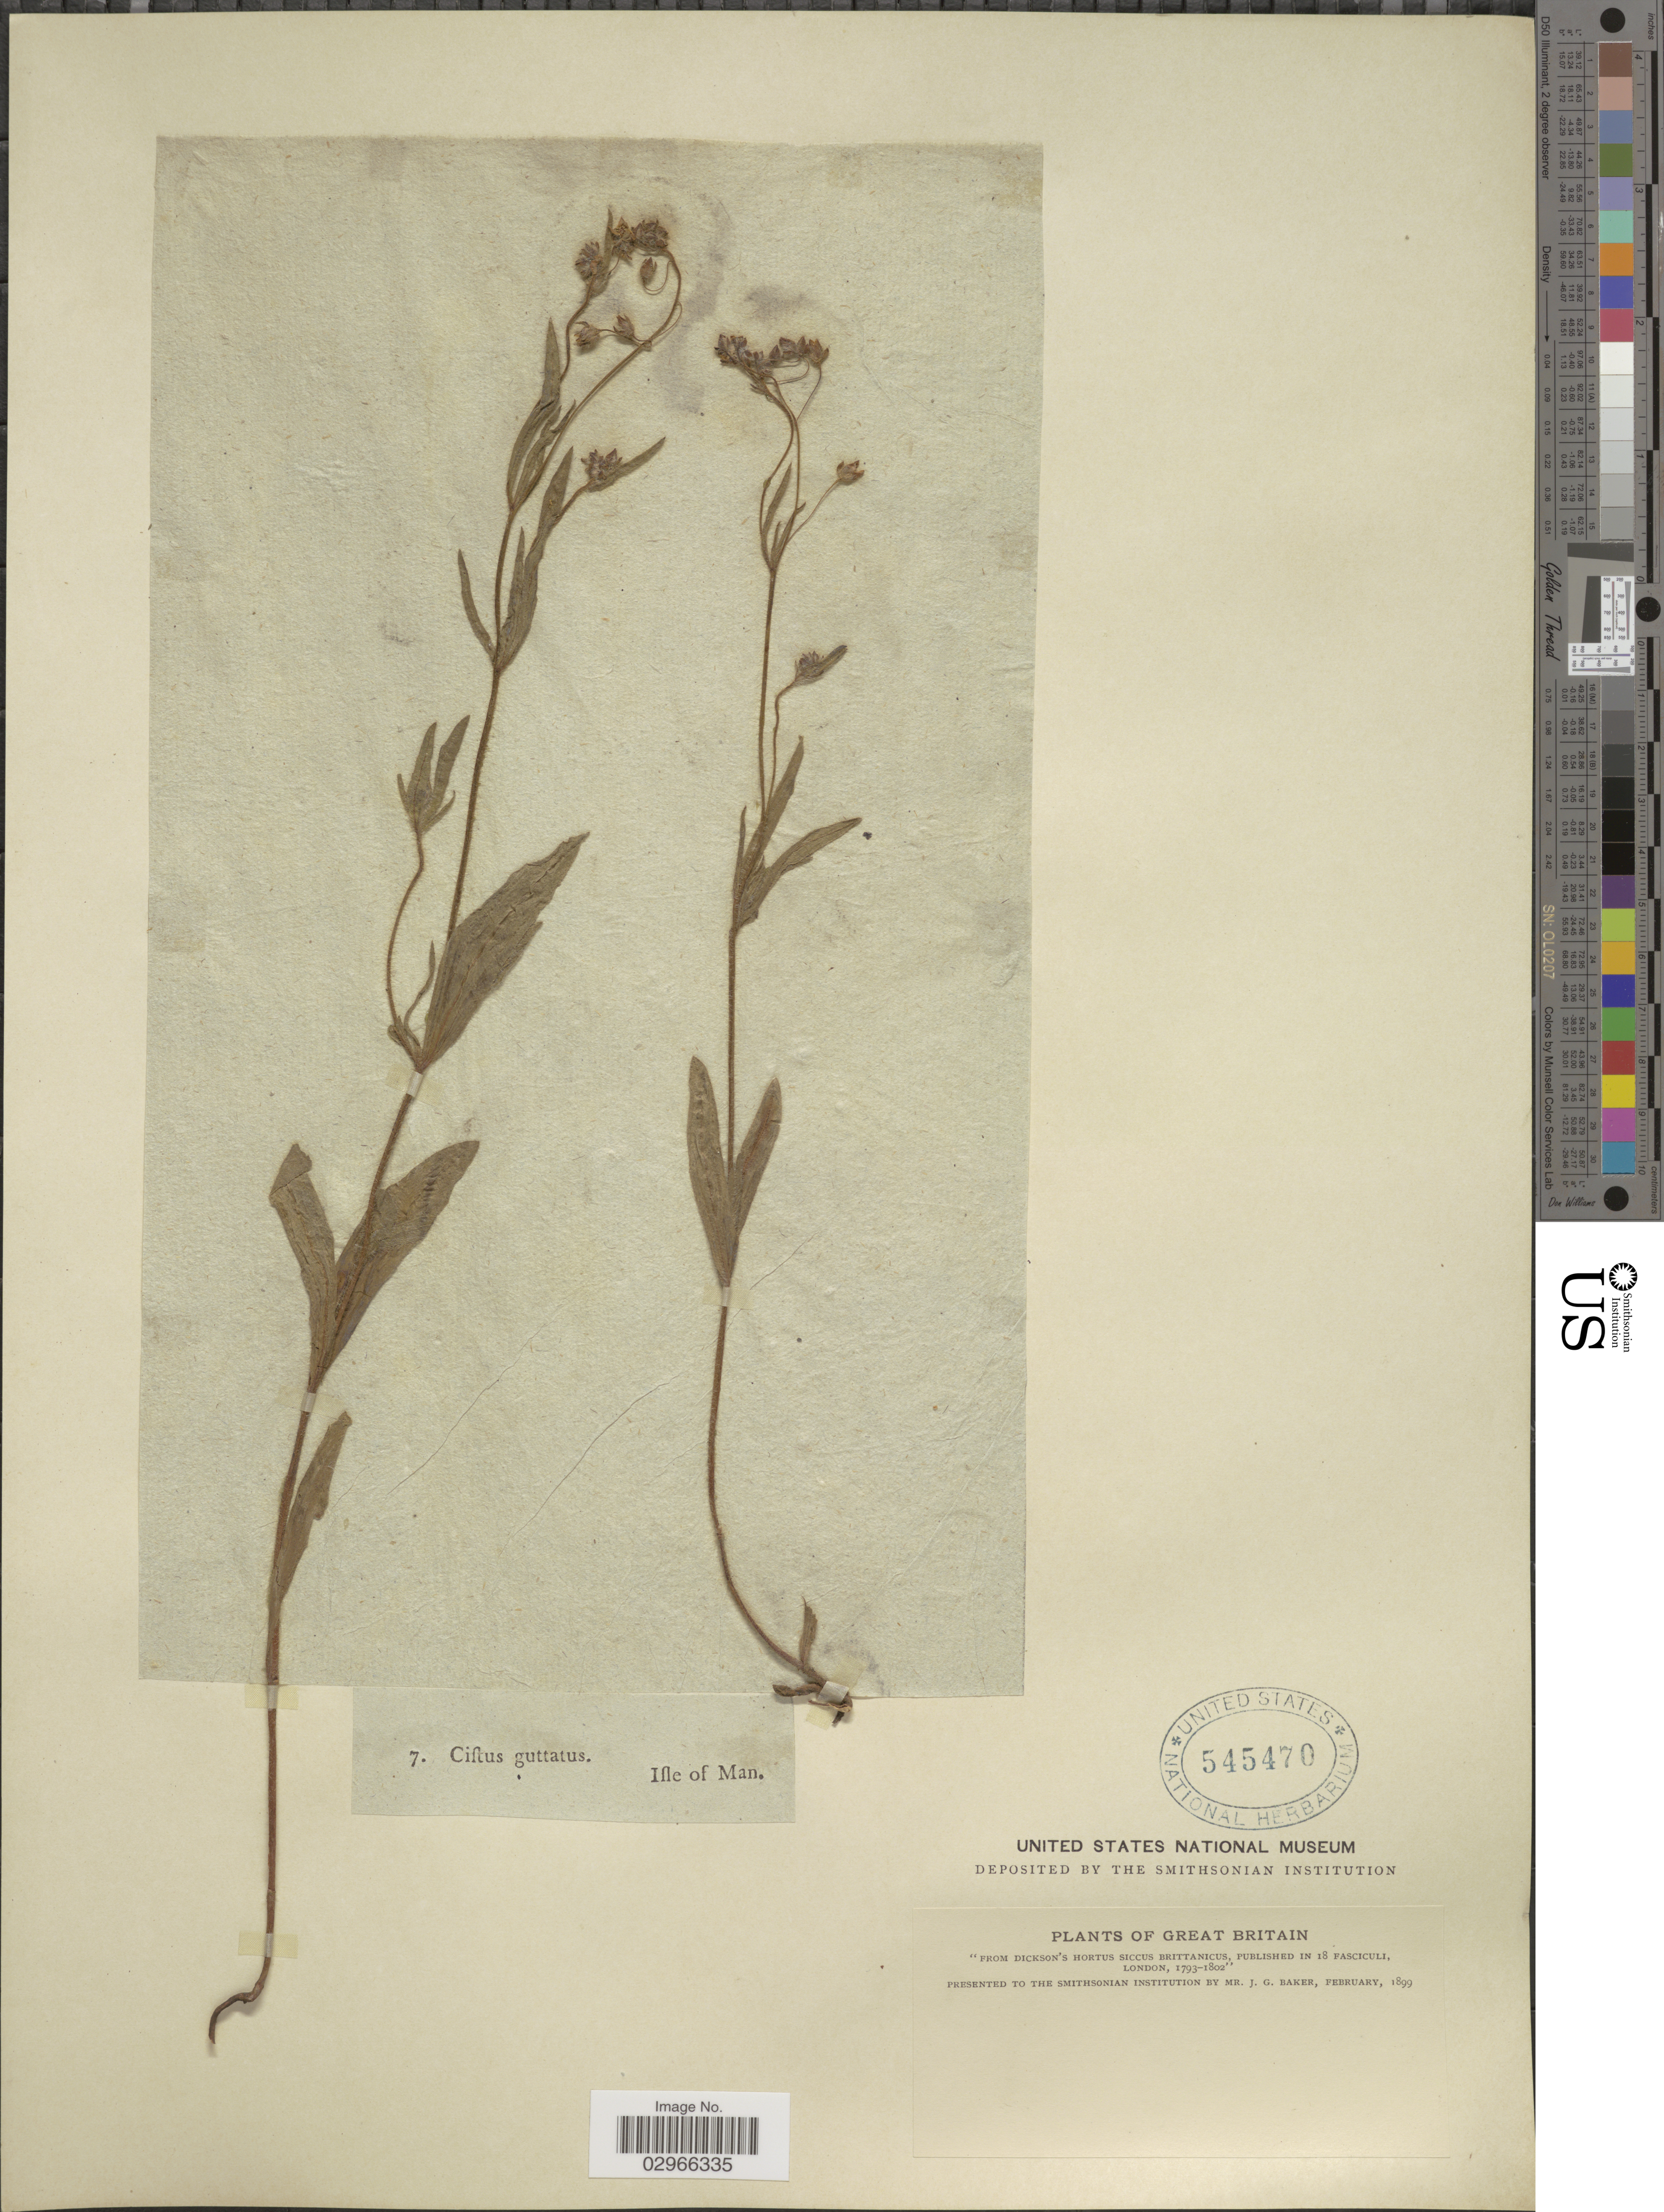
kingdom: Plantae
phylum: Tracheophyta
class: Magnoliopsida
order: Malvales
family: Cistaceae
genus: Cistus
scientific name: Cistus sp.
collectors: J. G. Baker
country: United Kingdom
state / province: England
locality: Isle of Man.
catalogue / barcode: US 545470